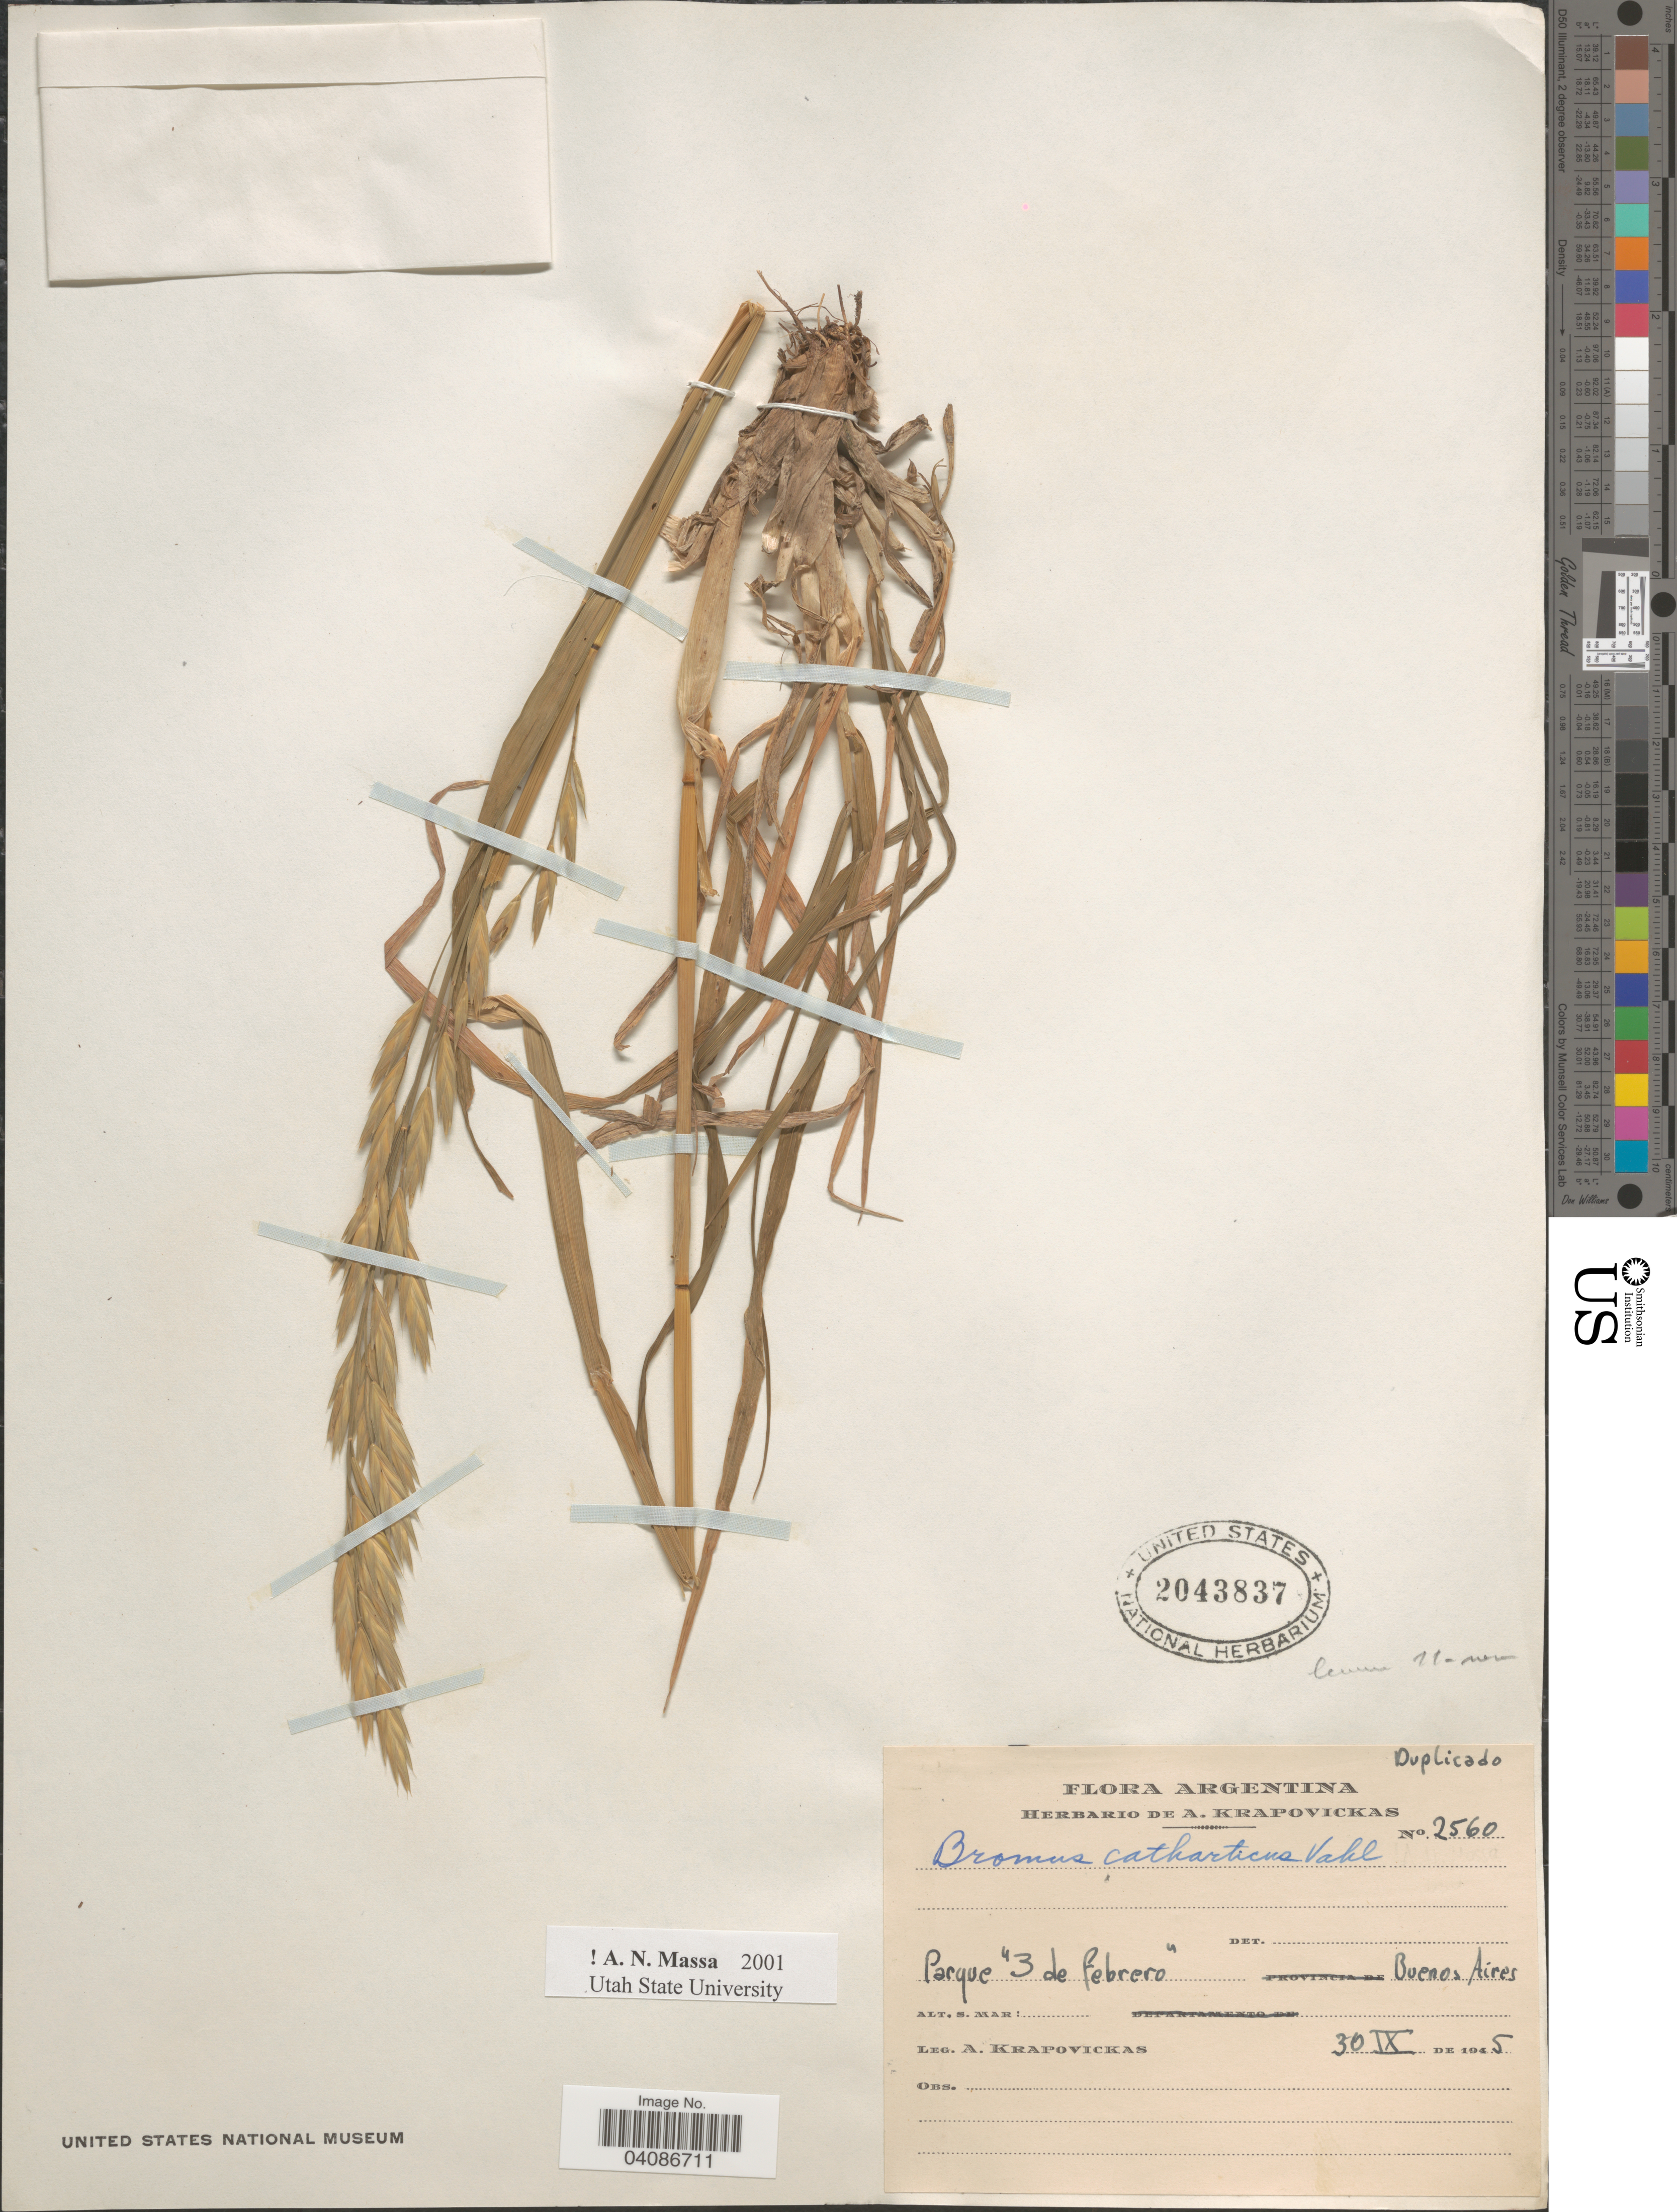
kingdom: Plantae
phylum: Tracheophyta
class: Liliopsida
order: Poales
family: Poaceae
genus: Bromus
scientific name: Bromus catharticus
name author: Vahl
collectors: A. Krapovickas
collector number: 2560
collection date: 1945-09-30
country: Argentina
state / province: Buenos Aires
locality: Parque "3 de febrero".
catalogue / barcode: US 2043837